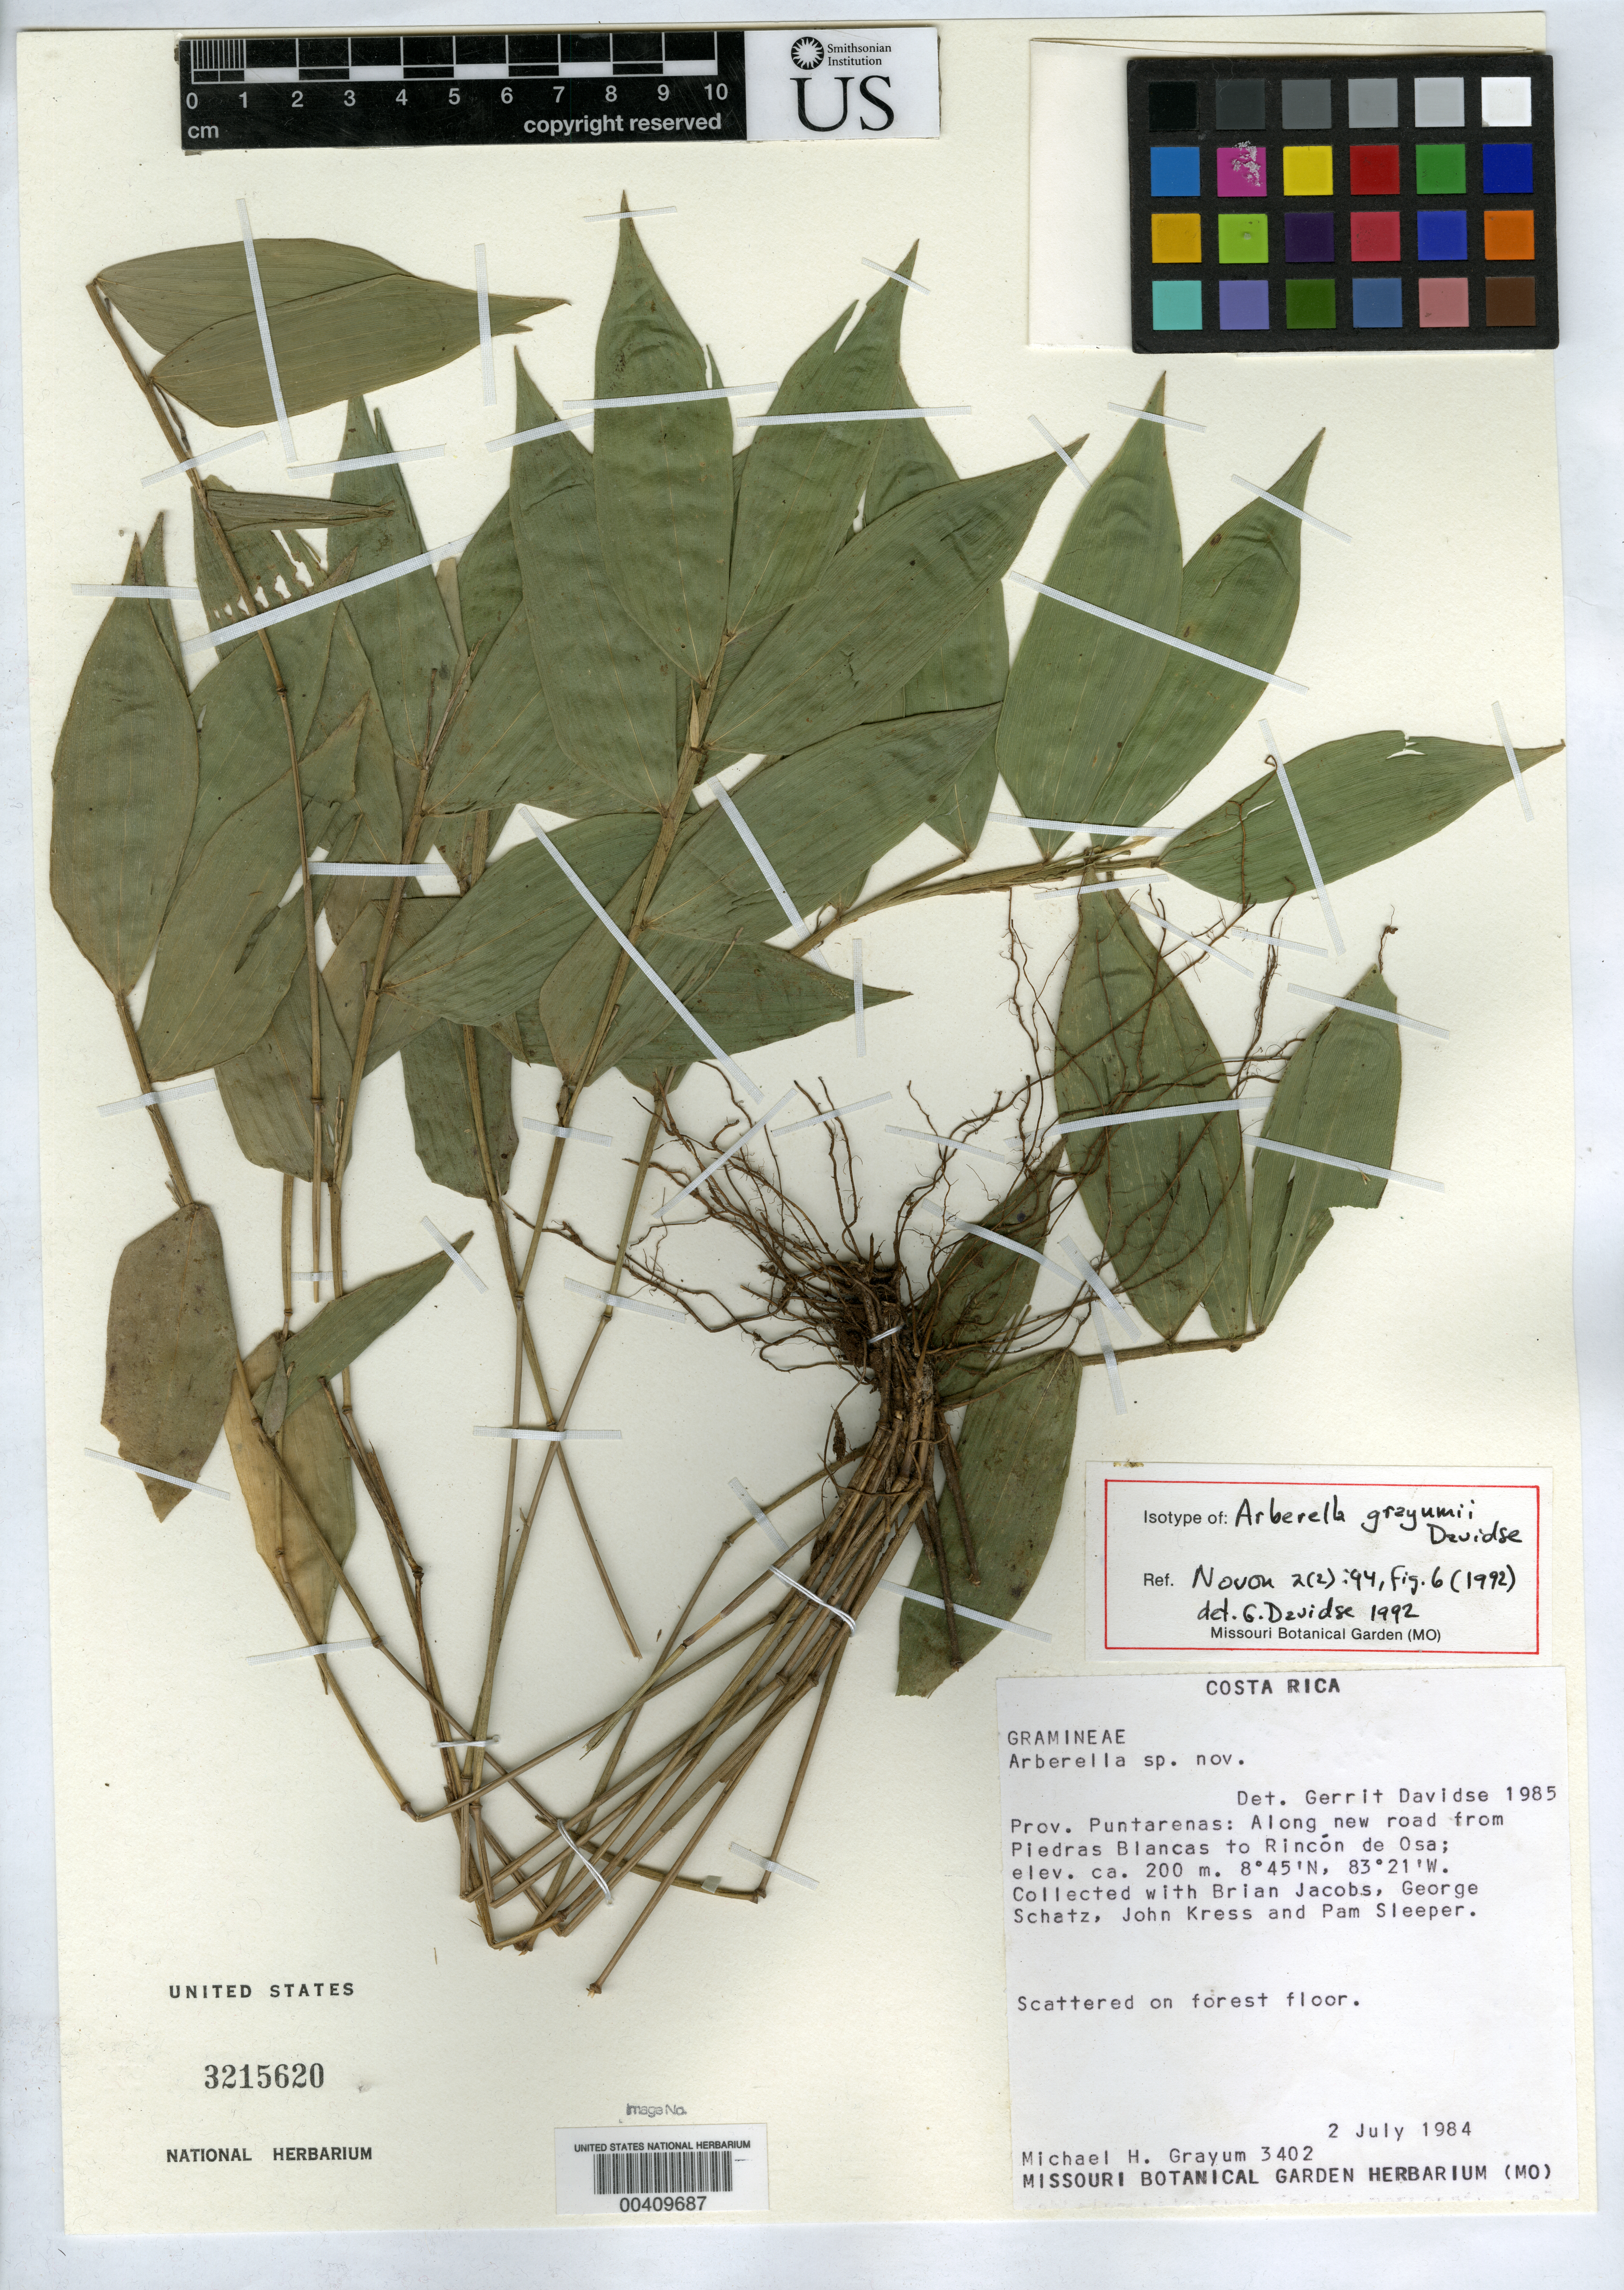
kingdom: Plantae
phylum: Tracheophyta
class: Liliopsida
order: Poales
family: Poaceae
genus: Arberella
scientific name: Arberella grayumii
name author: Davidse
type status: Isotype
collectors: M. H. Grayum, J. Jacobs, G. Schatz, W. J. Kress & P. Sleeper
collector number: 3402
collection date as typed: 02 Jul 1984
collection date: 1984-07-02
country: Costa Rica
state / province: Puntarenas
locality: Along new road from Piedras Blancas to Rincon de Osa.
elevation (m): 1200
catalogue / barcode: US 3215620